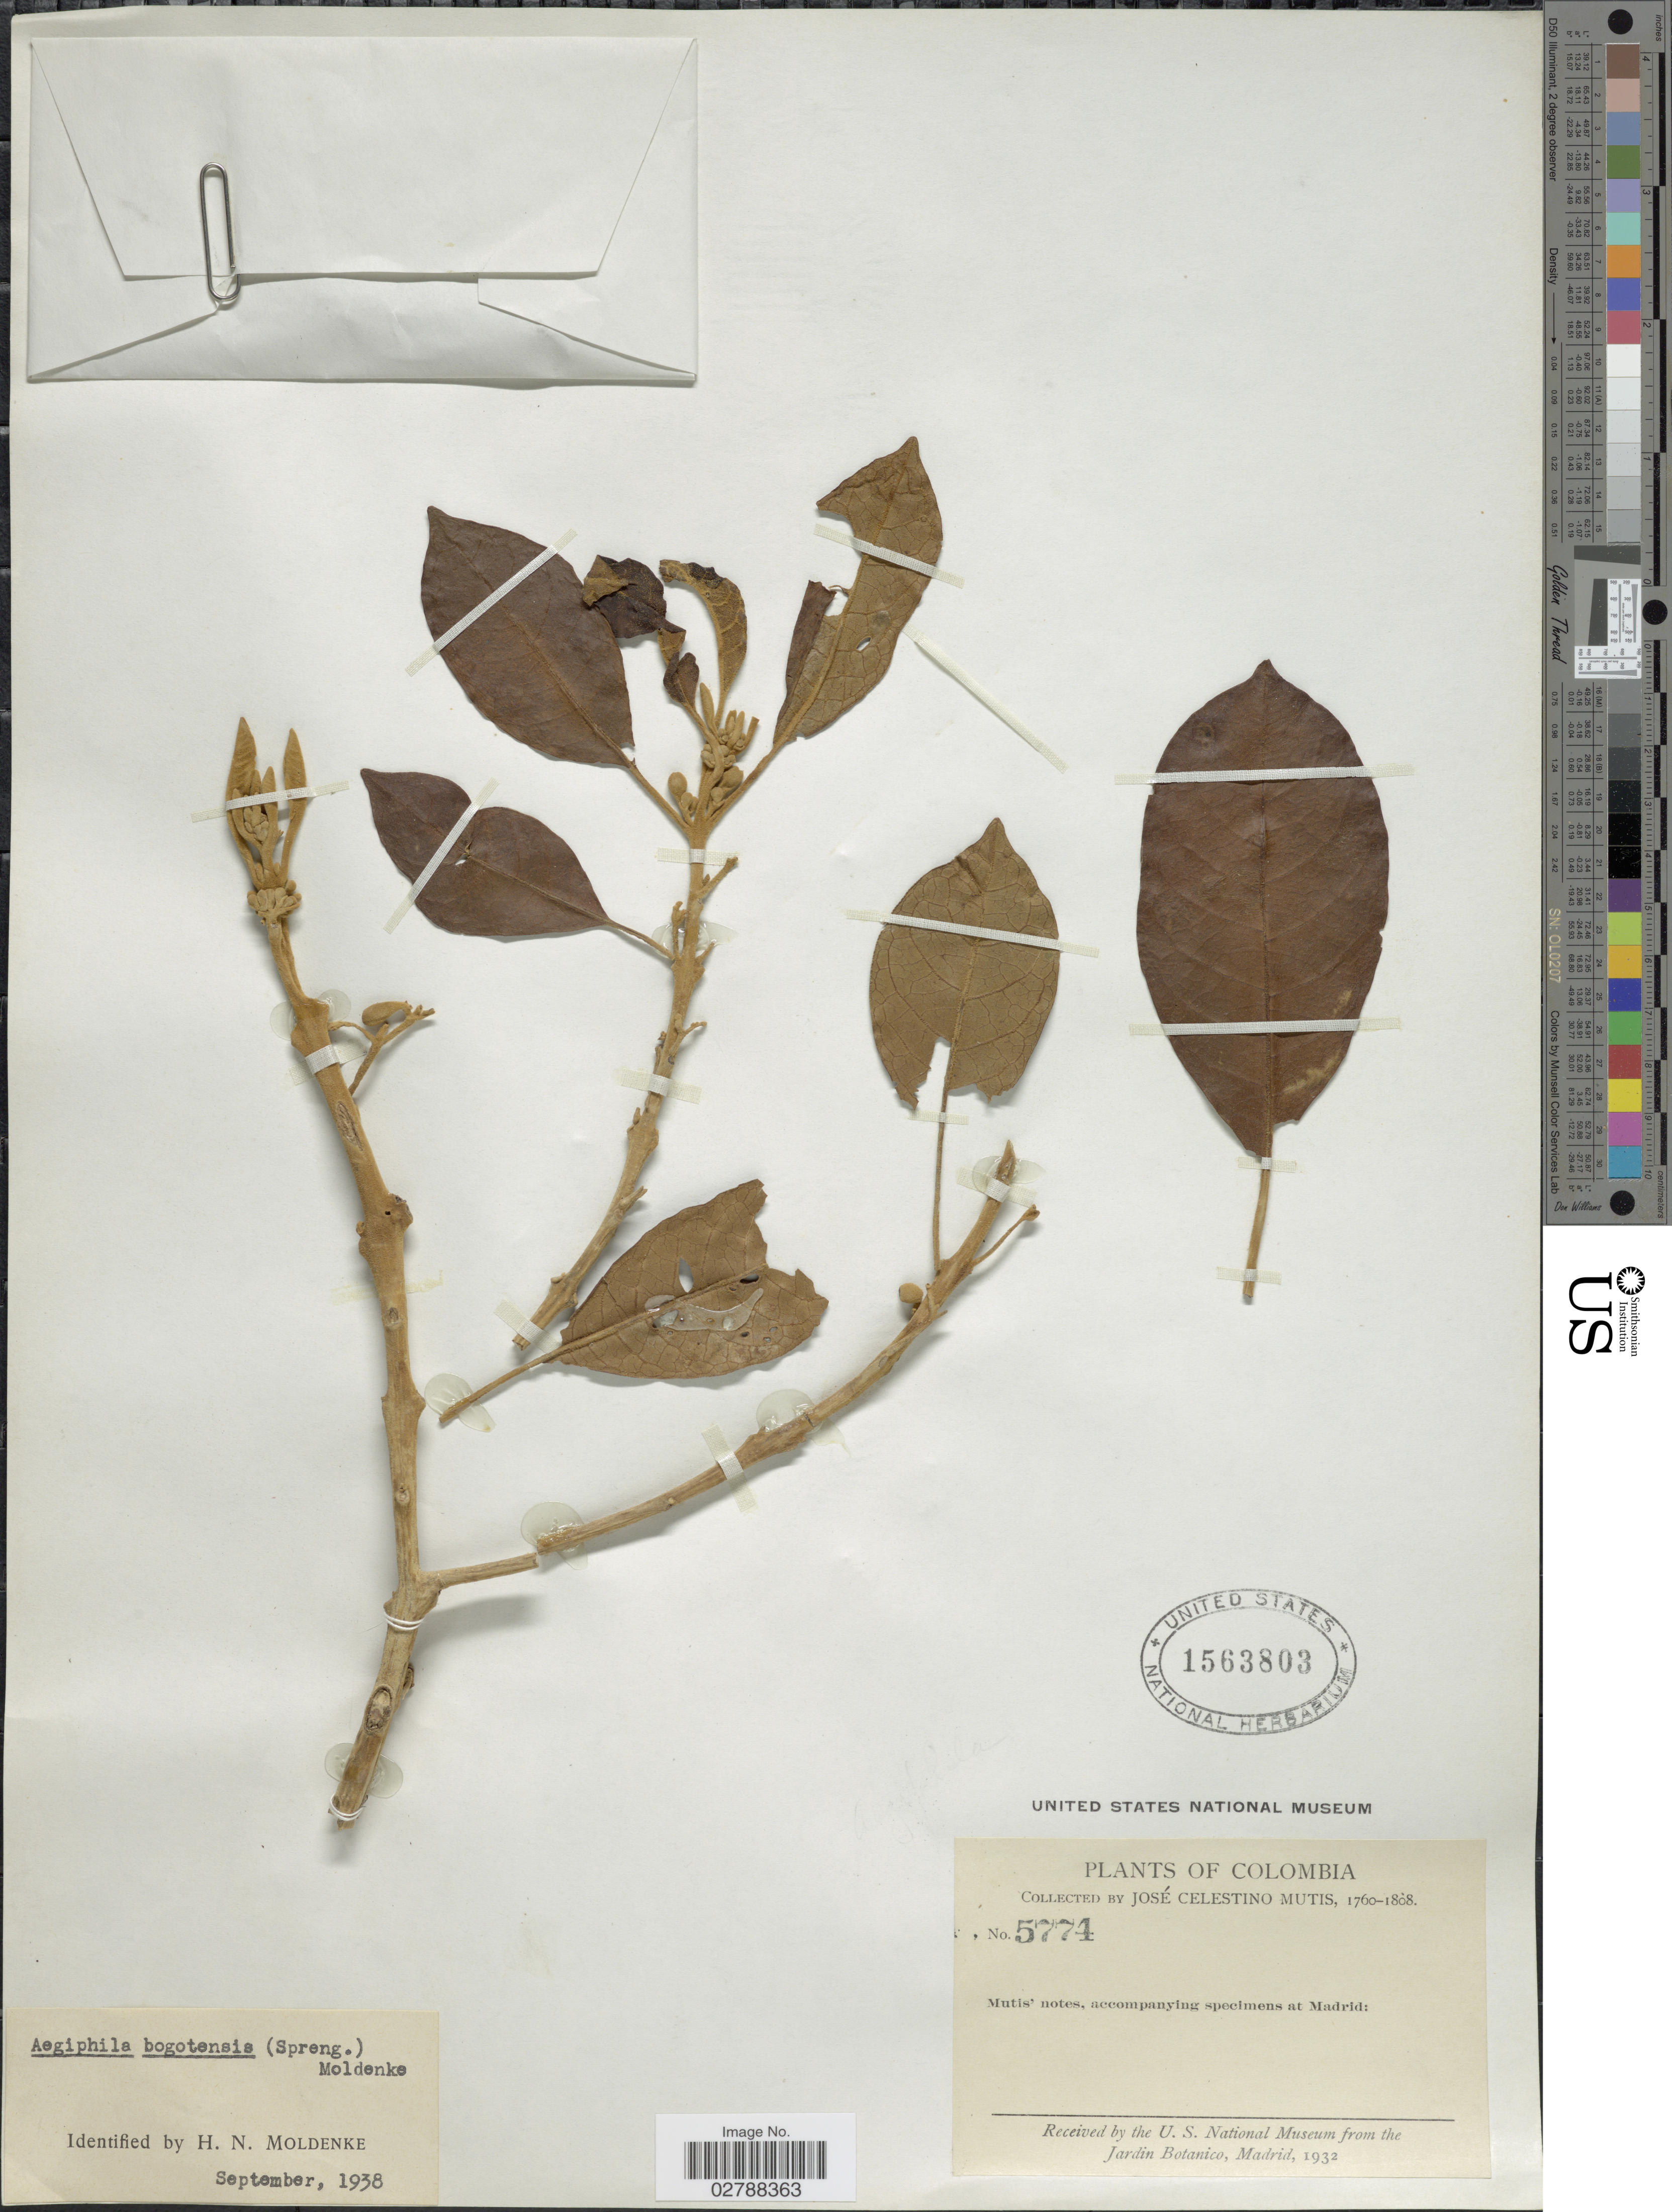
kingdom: Plantae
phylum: Tracheophyta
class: Magnoliopsida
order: Lamiales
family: Lamiaceae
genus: Aegiphila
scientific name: Aegiphila bogotensis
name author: (Spreng.) Moldenke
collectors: J. C. B. Mutis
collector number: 5774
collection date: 1760/1808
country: Colombia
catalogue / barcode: US 1563803